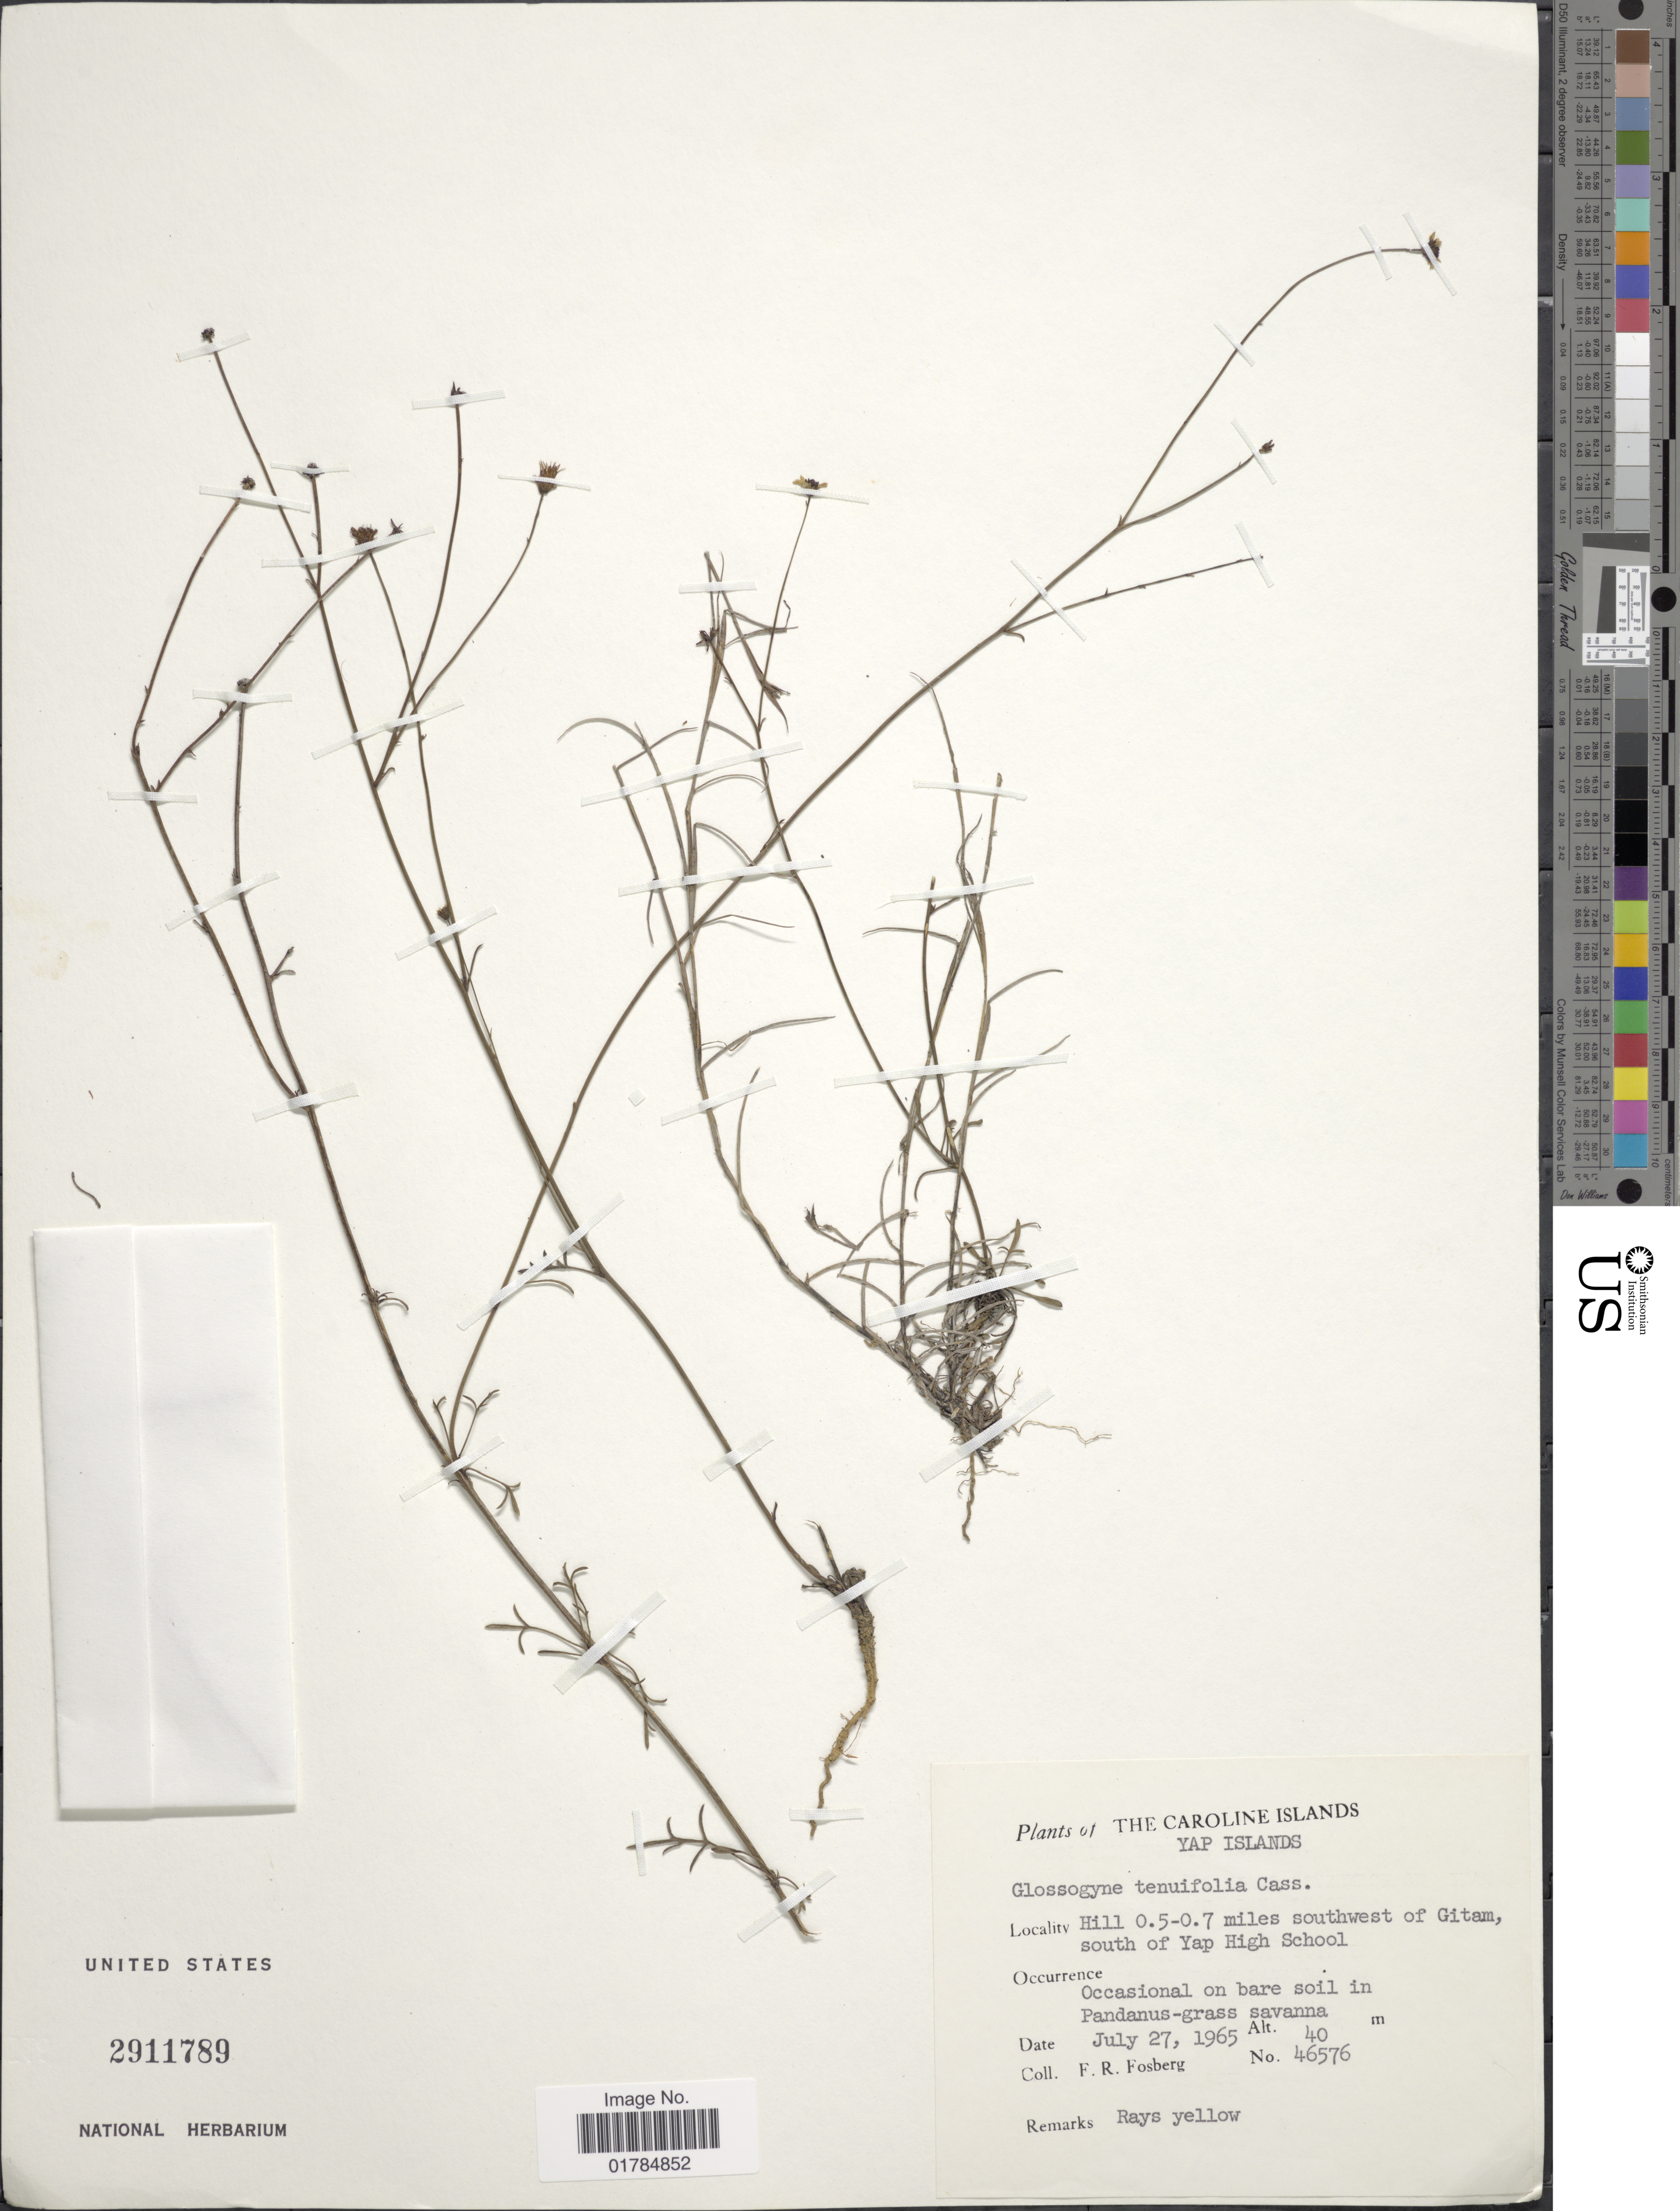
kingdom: Plantae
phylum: Tracheophyta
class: Magnoliopsida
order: Asterales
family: Asteraceae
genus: Glossogyne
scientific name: Glossogyne tenuifolia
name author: (Labill.)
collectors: F. R. Fosberg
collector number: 46576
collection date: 1965-07-27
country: Micronesia, Federated States of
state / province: Yap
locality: Caroline islands, Hill 0.5-0.7 miles southwest of Gitam, south of Yap High School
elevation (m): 40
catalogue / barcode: US 2911789